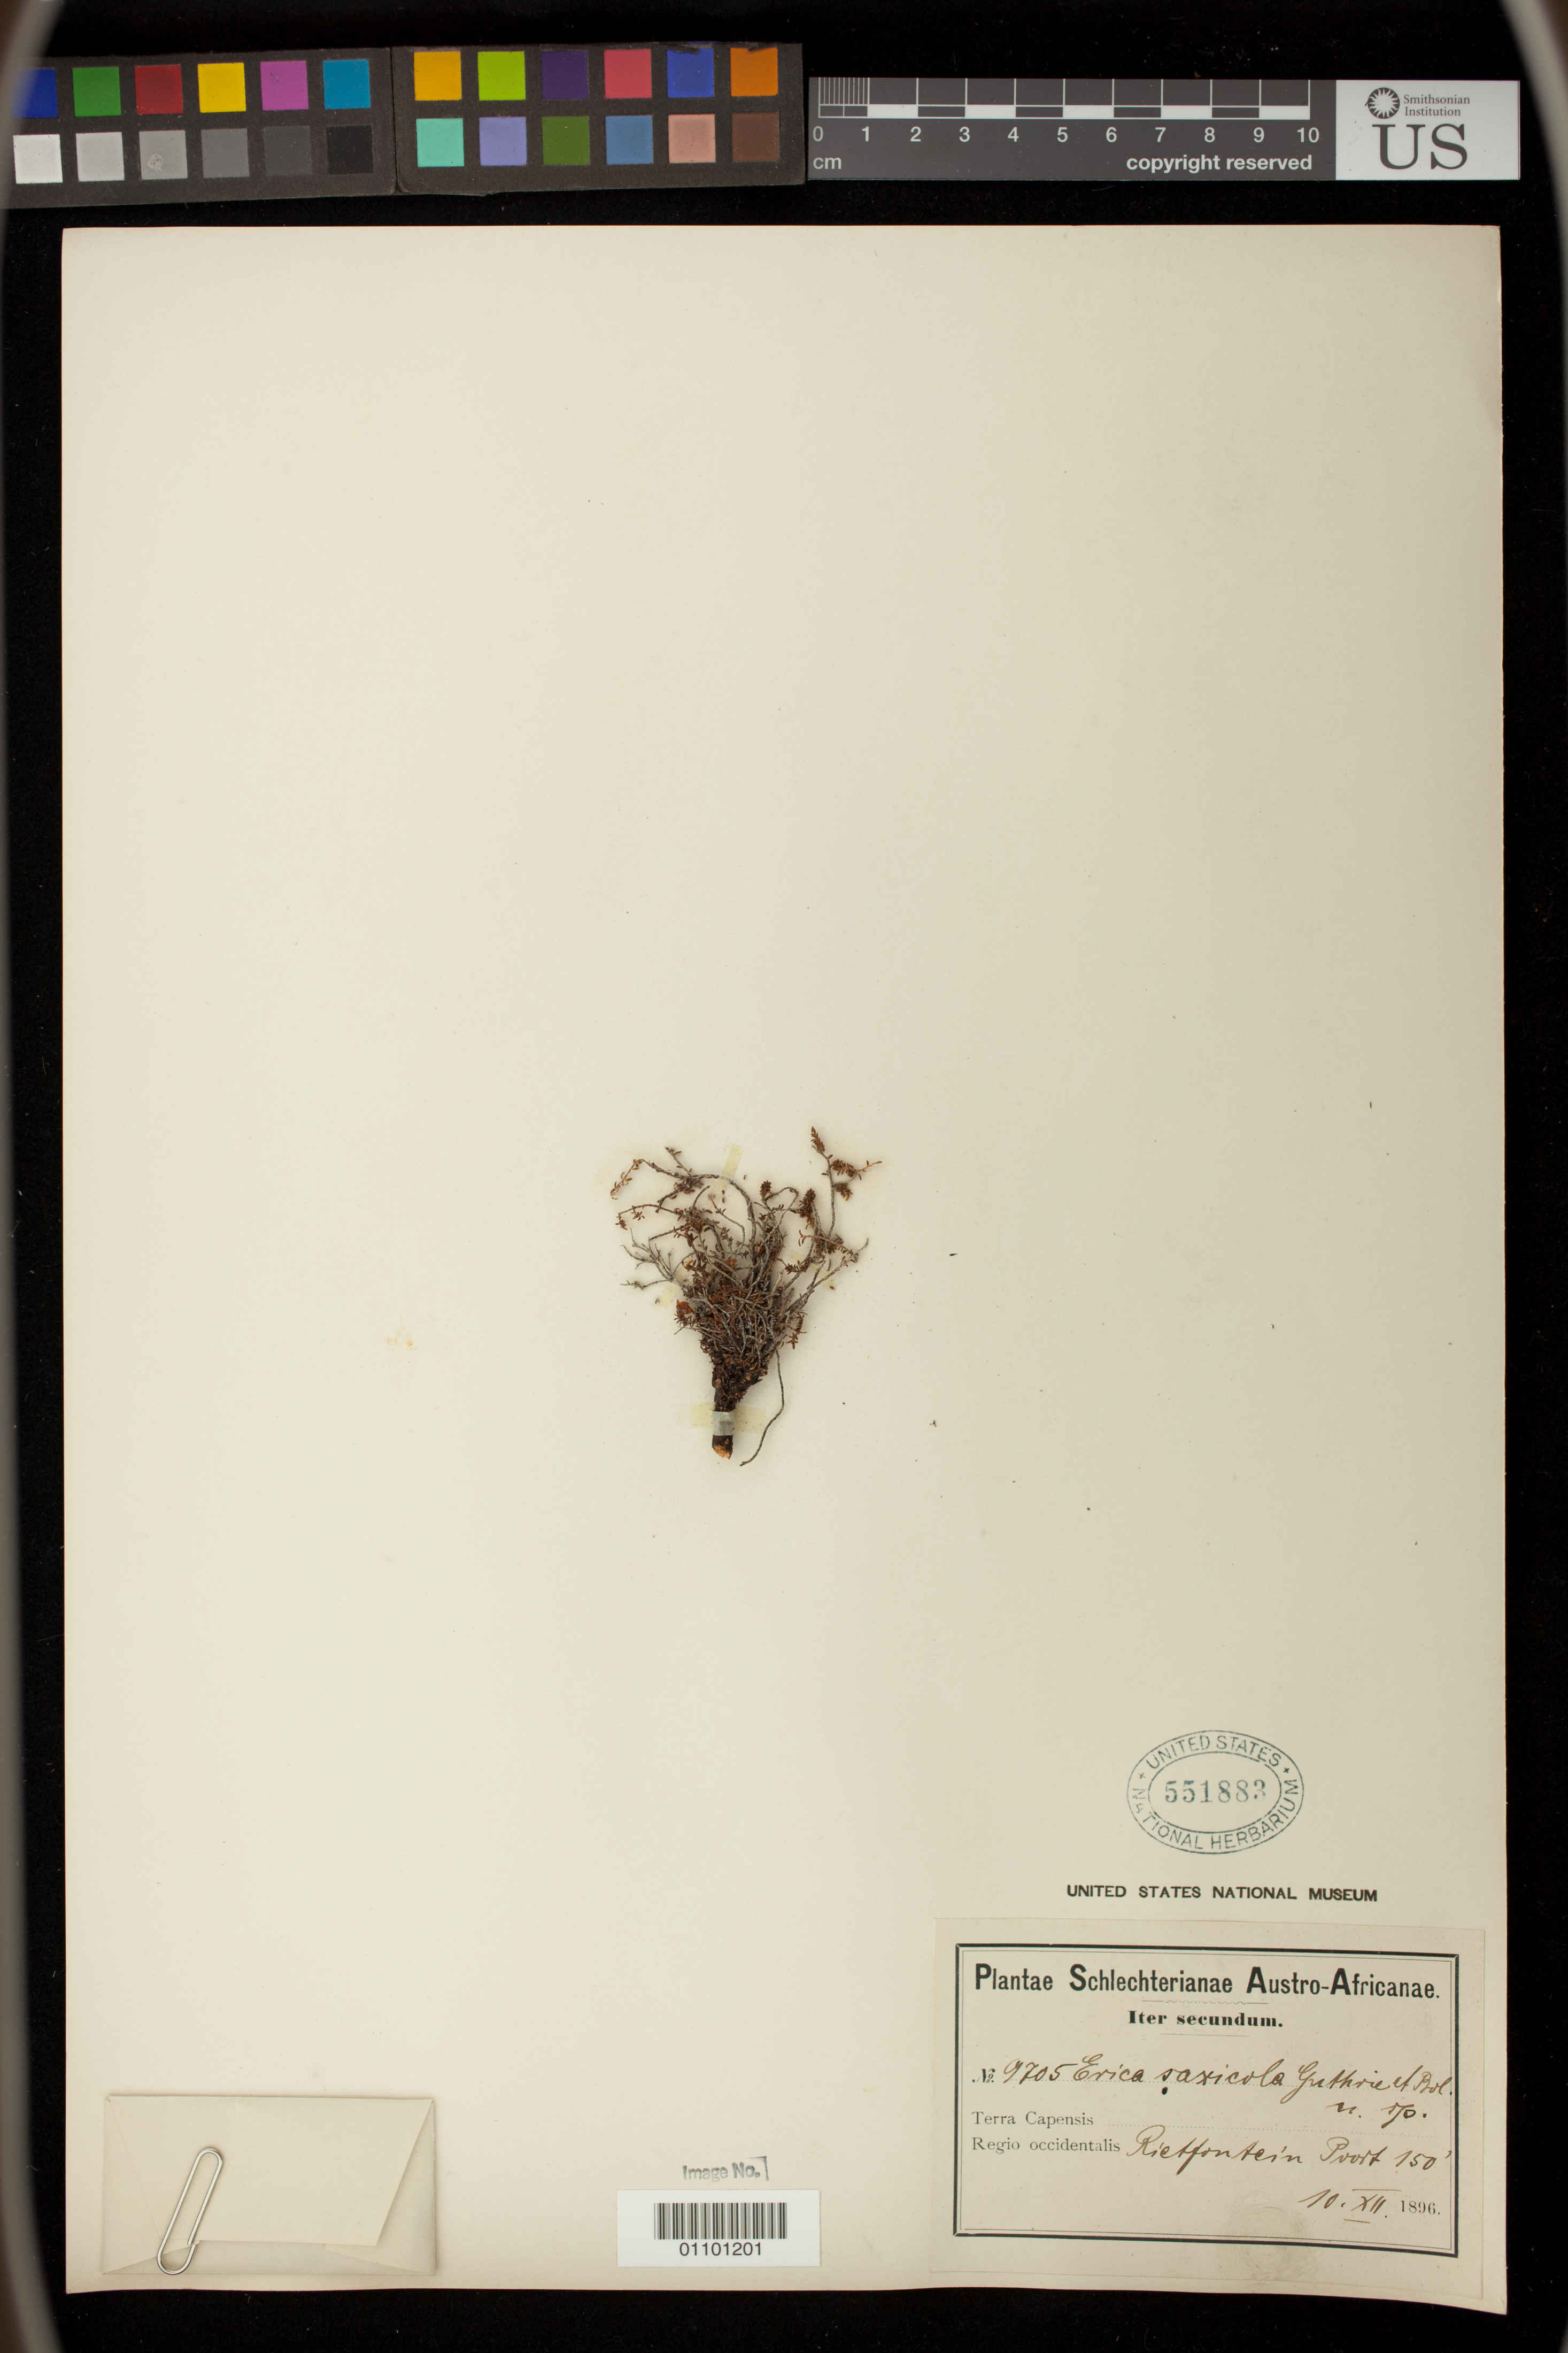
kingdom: Plantae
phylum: Tracheophyta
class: Magnoliopsida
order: Ericales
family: Ericaceae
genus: Erica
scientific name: Erica saxicola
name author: Guthrie & Bolus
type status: Isosyntype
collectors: F. R. R. Schlechter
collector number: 9705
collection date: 1896-12-10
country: South Africa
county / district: Occidentalis Region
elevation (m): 46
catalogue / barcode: US 551883